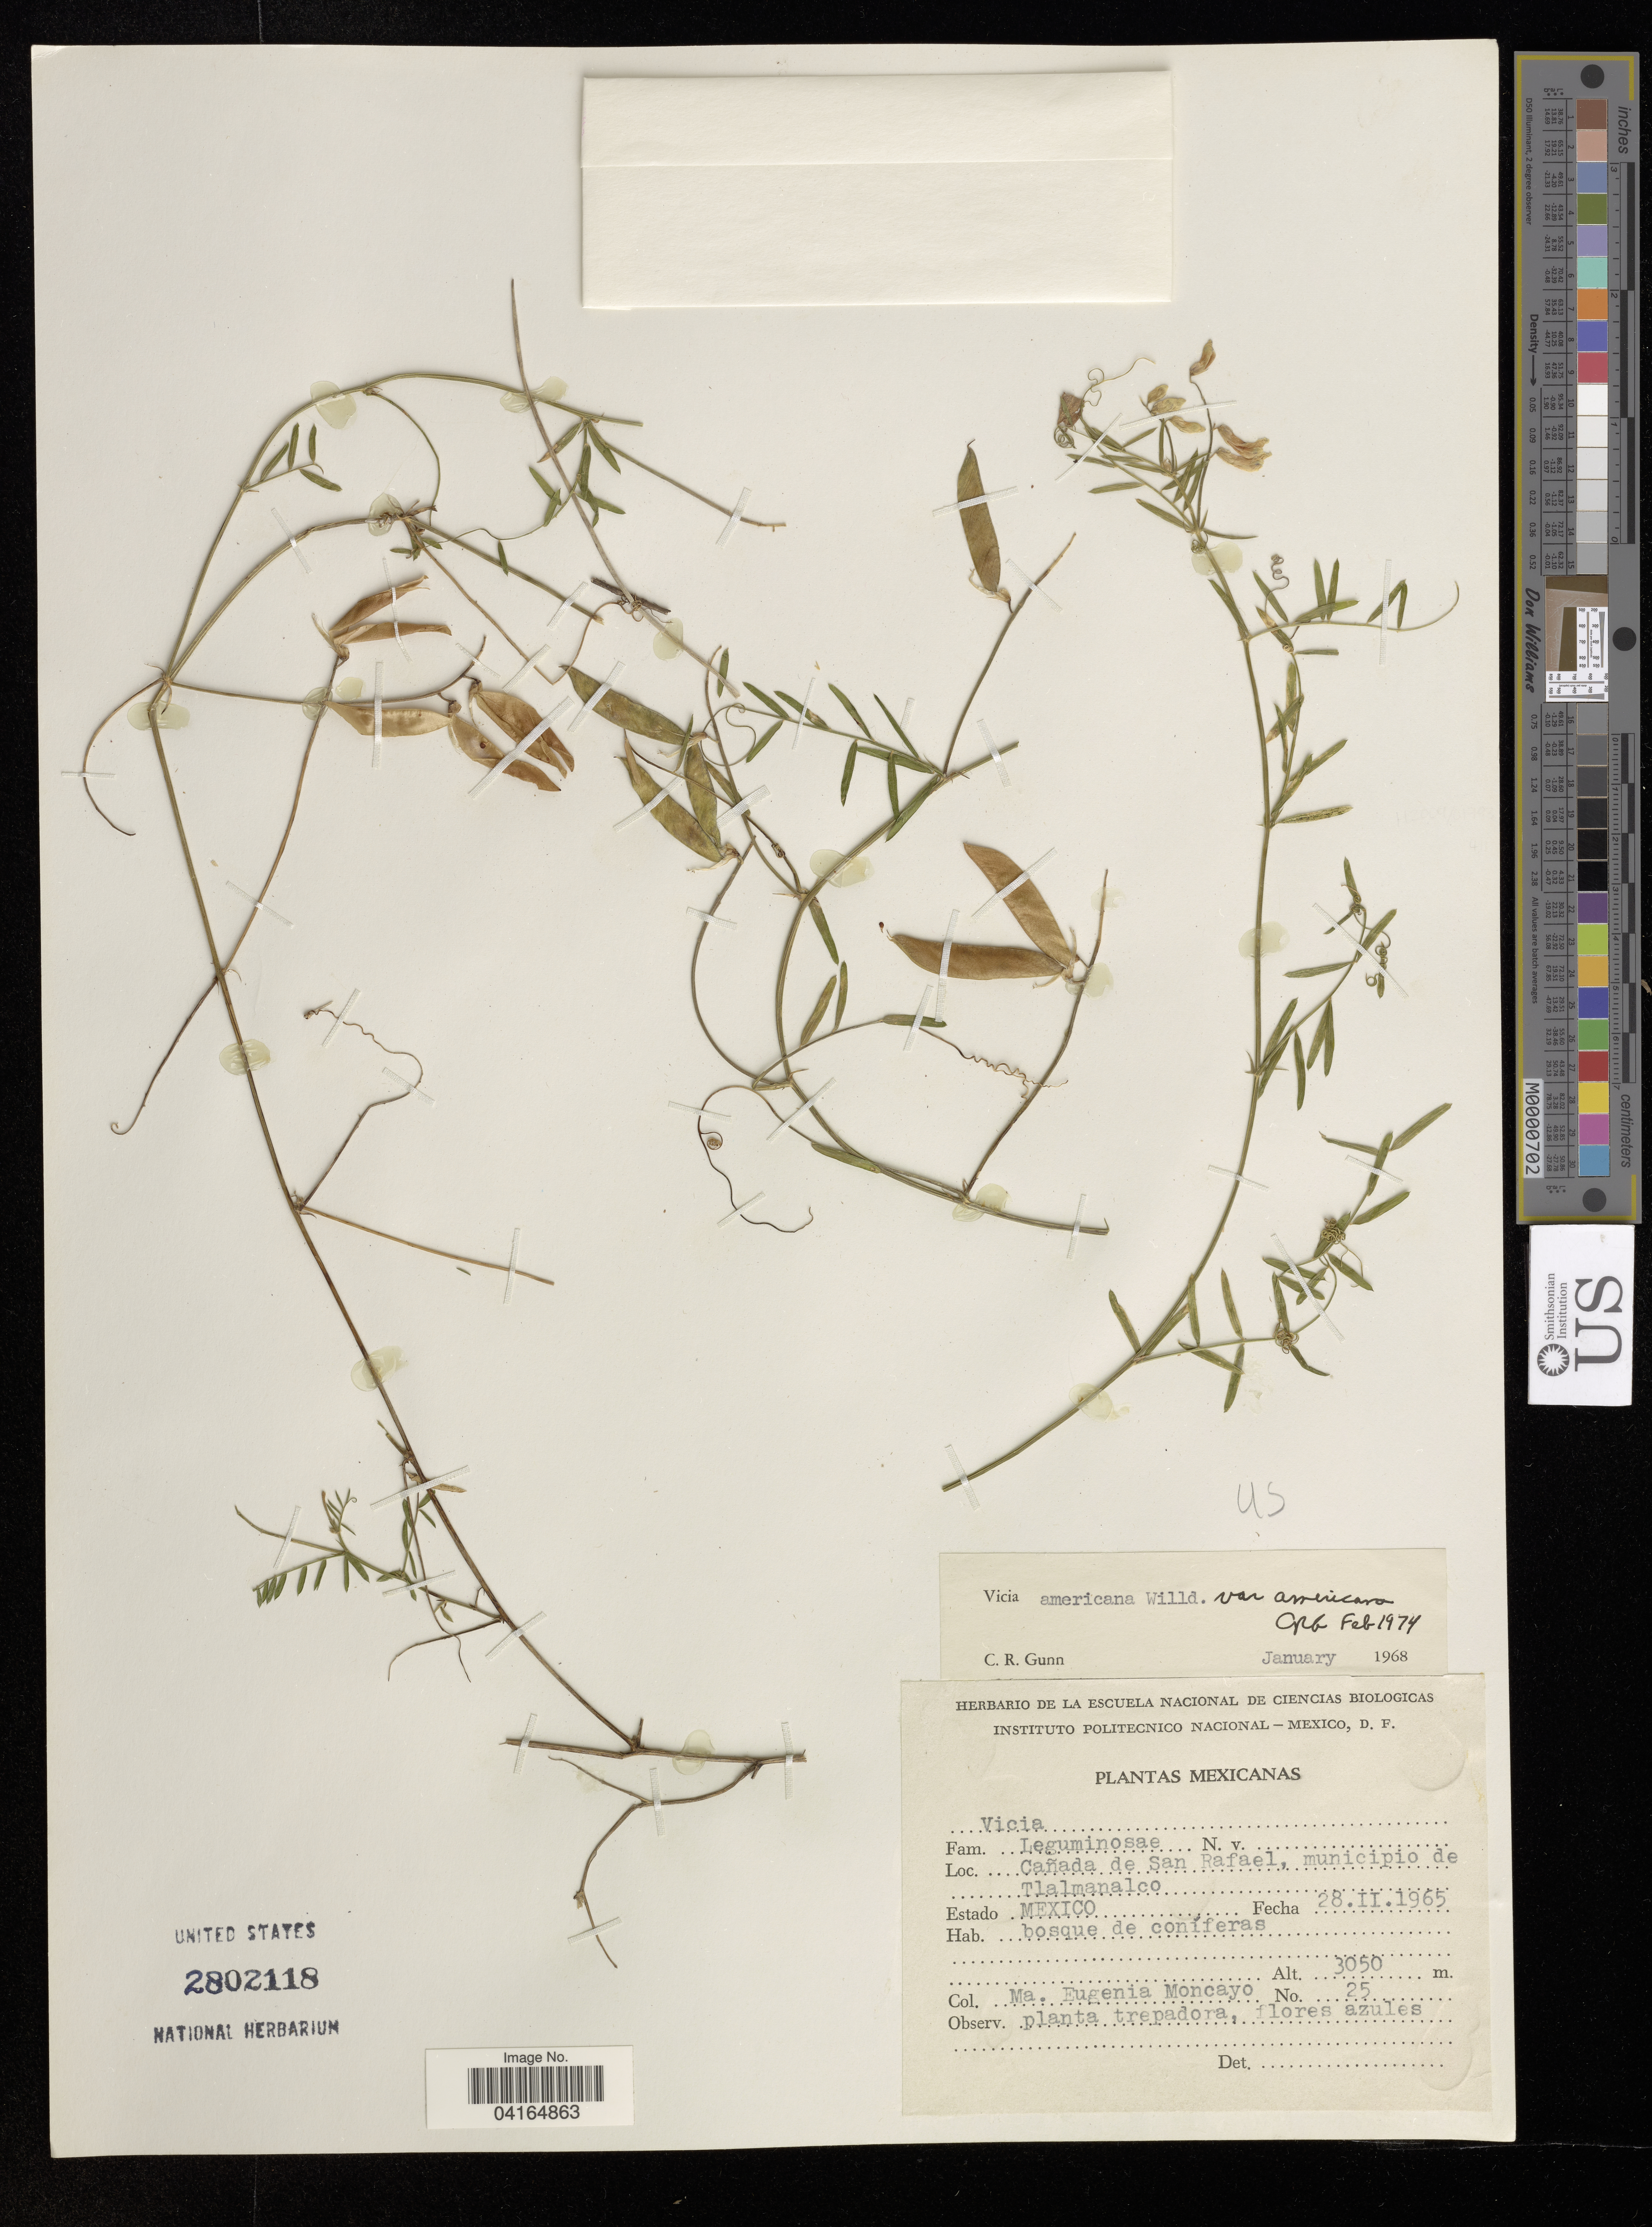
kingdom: Plantae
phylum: Tracheophyta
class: Magnoliopsida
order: Fabales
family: Fabaceae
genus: Vicia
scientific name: Vicia americana var. americana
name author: Muhl. ex Willd.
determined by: Hechenleitner, Paulina, RBG Edinburgh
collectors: M. Moncayo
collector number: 25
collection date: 1965-02-28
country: Mexico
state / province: México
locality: Cañada de San Rafael, Municipio de Tlalmanalco.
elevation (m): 3050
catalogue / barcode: US 2802118